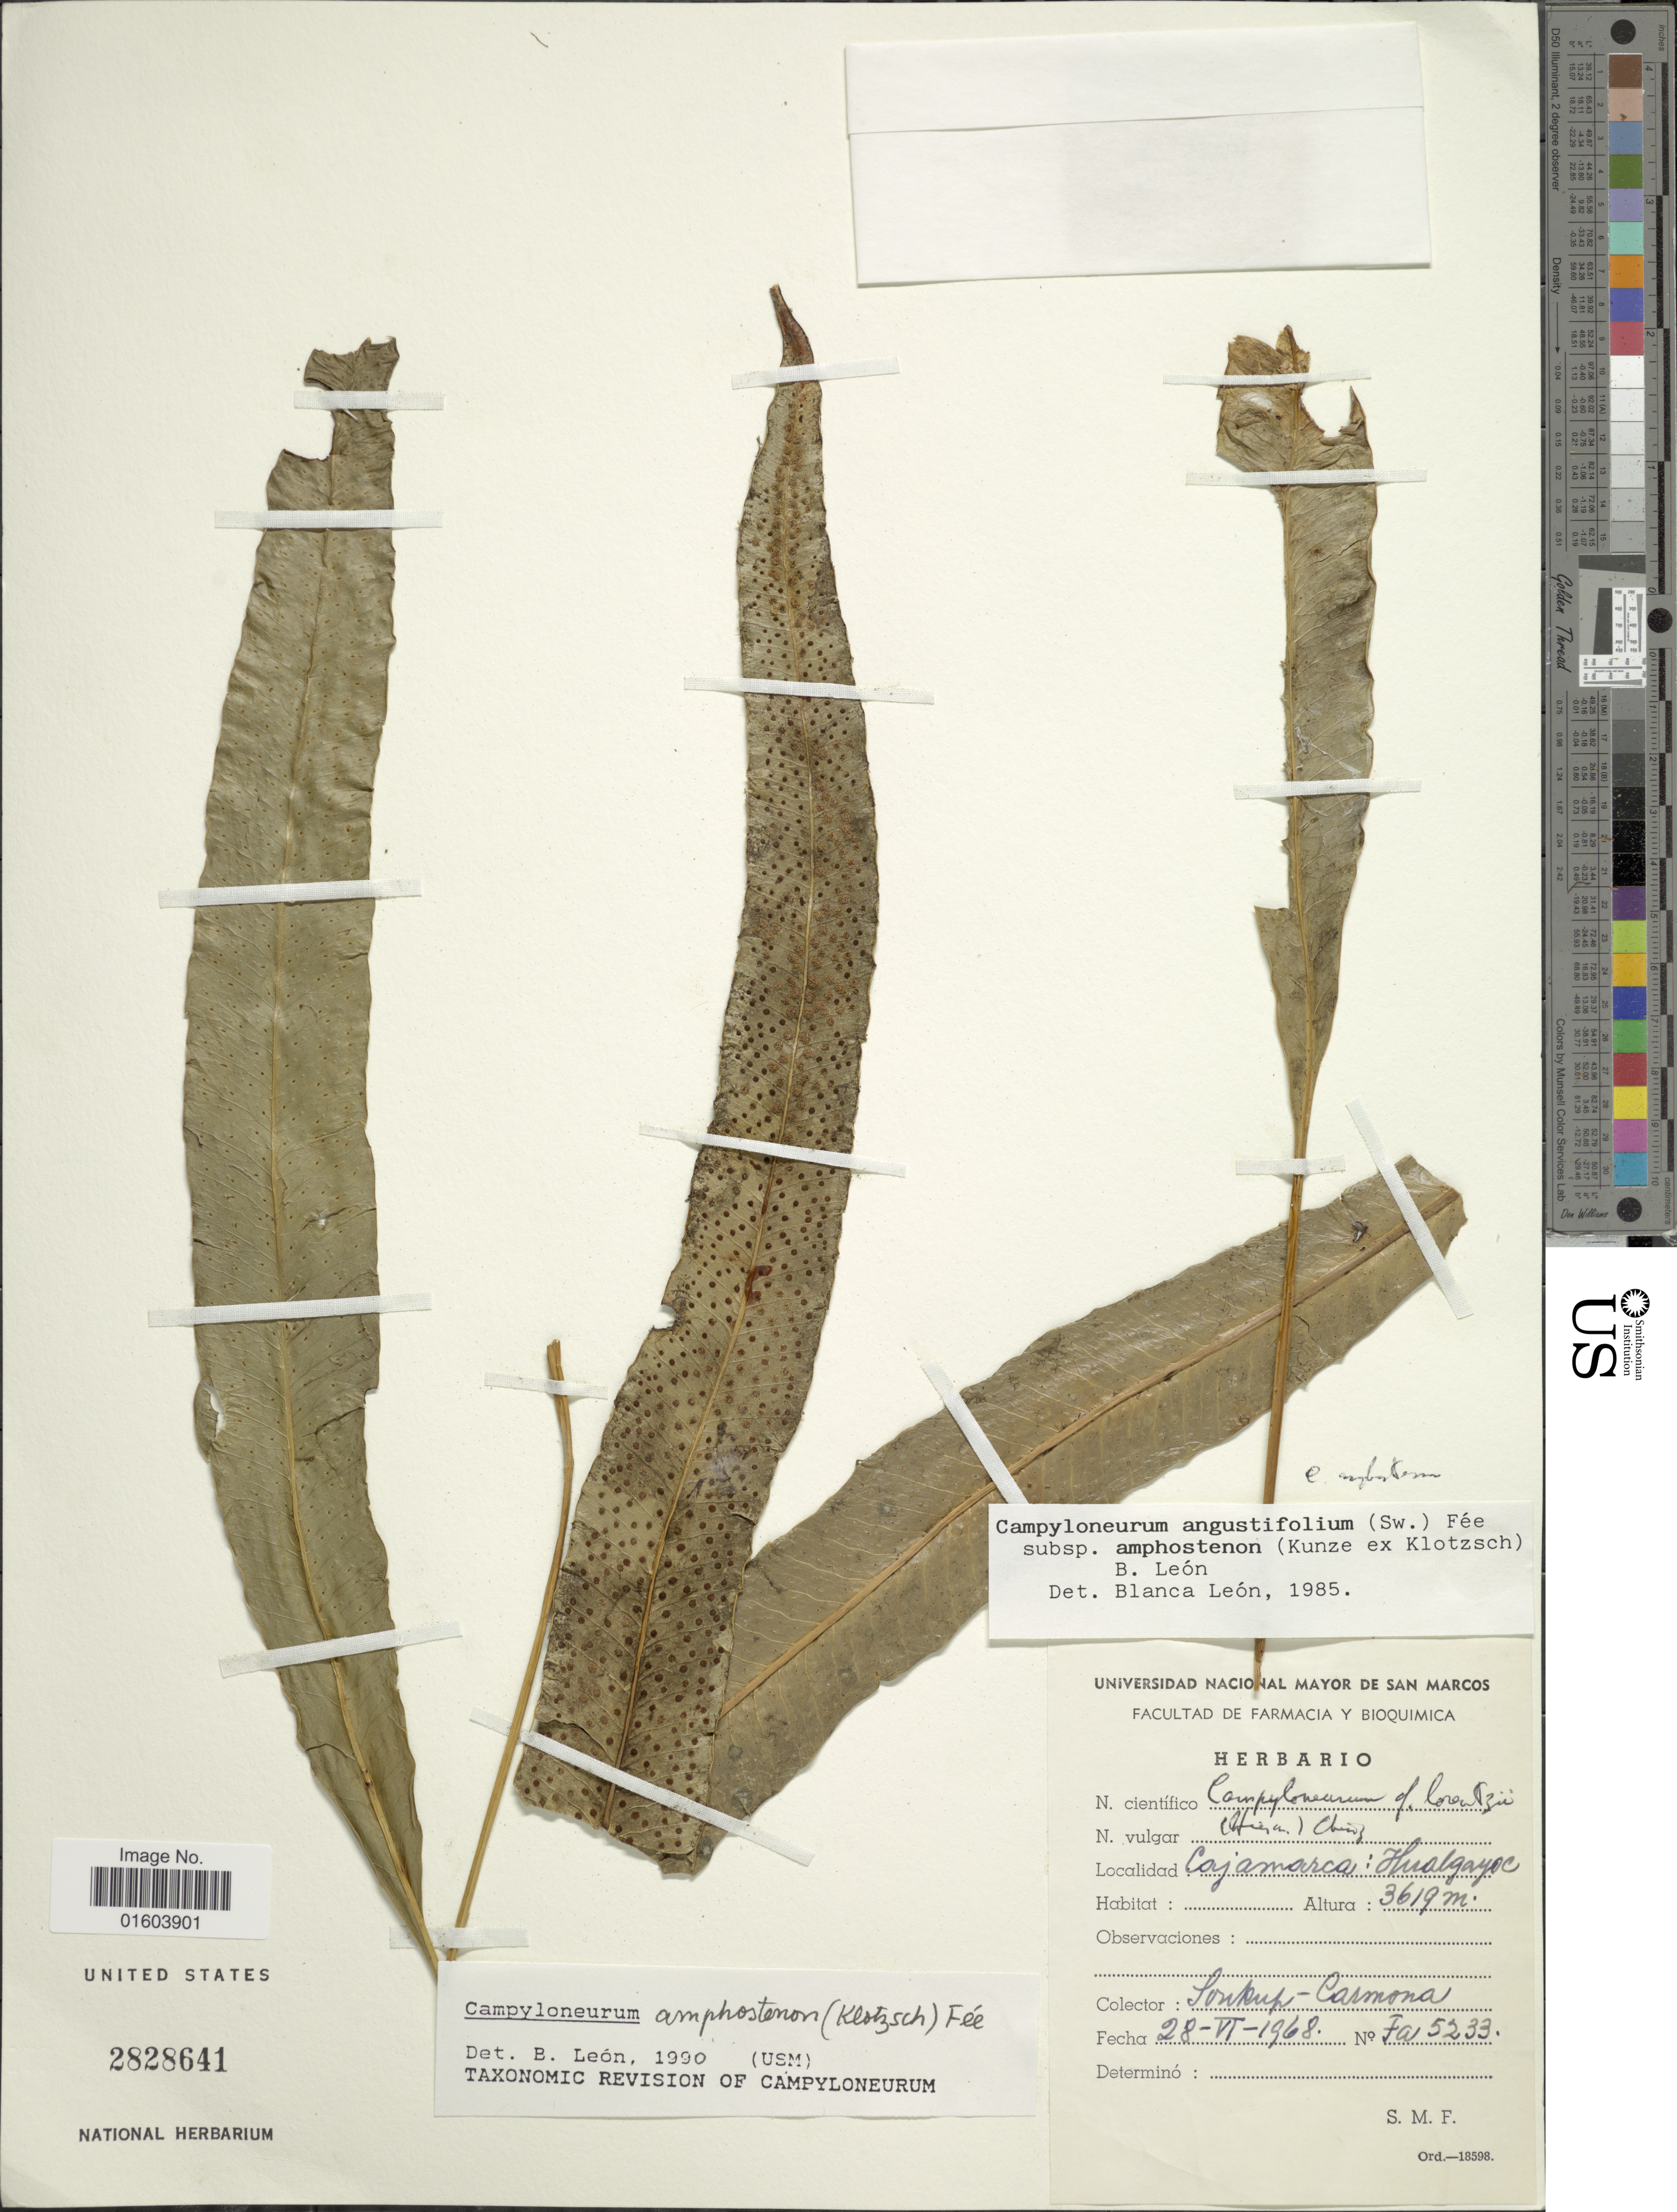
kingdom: Plantae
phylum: Tracheophyta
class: Polypodiopsida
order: Polypodiales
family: Polypodiaceae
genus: Campyloneurum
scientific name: Campyloneurum amphostenon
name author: (Kunze ex Klotzsch) Fée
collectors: Soukup-Carmona, --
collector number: Fa5233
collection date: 1968-06-28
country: Peru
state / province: Cajamarca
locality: Cajamarca: Hualgayoc.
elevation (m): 3619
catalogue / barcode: US 2828641